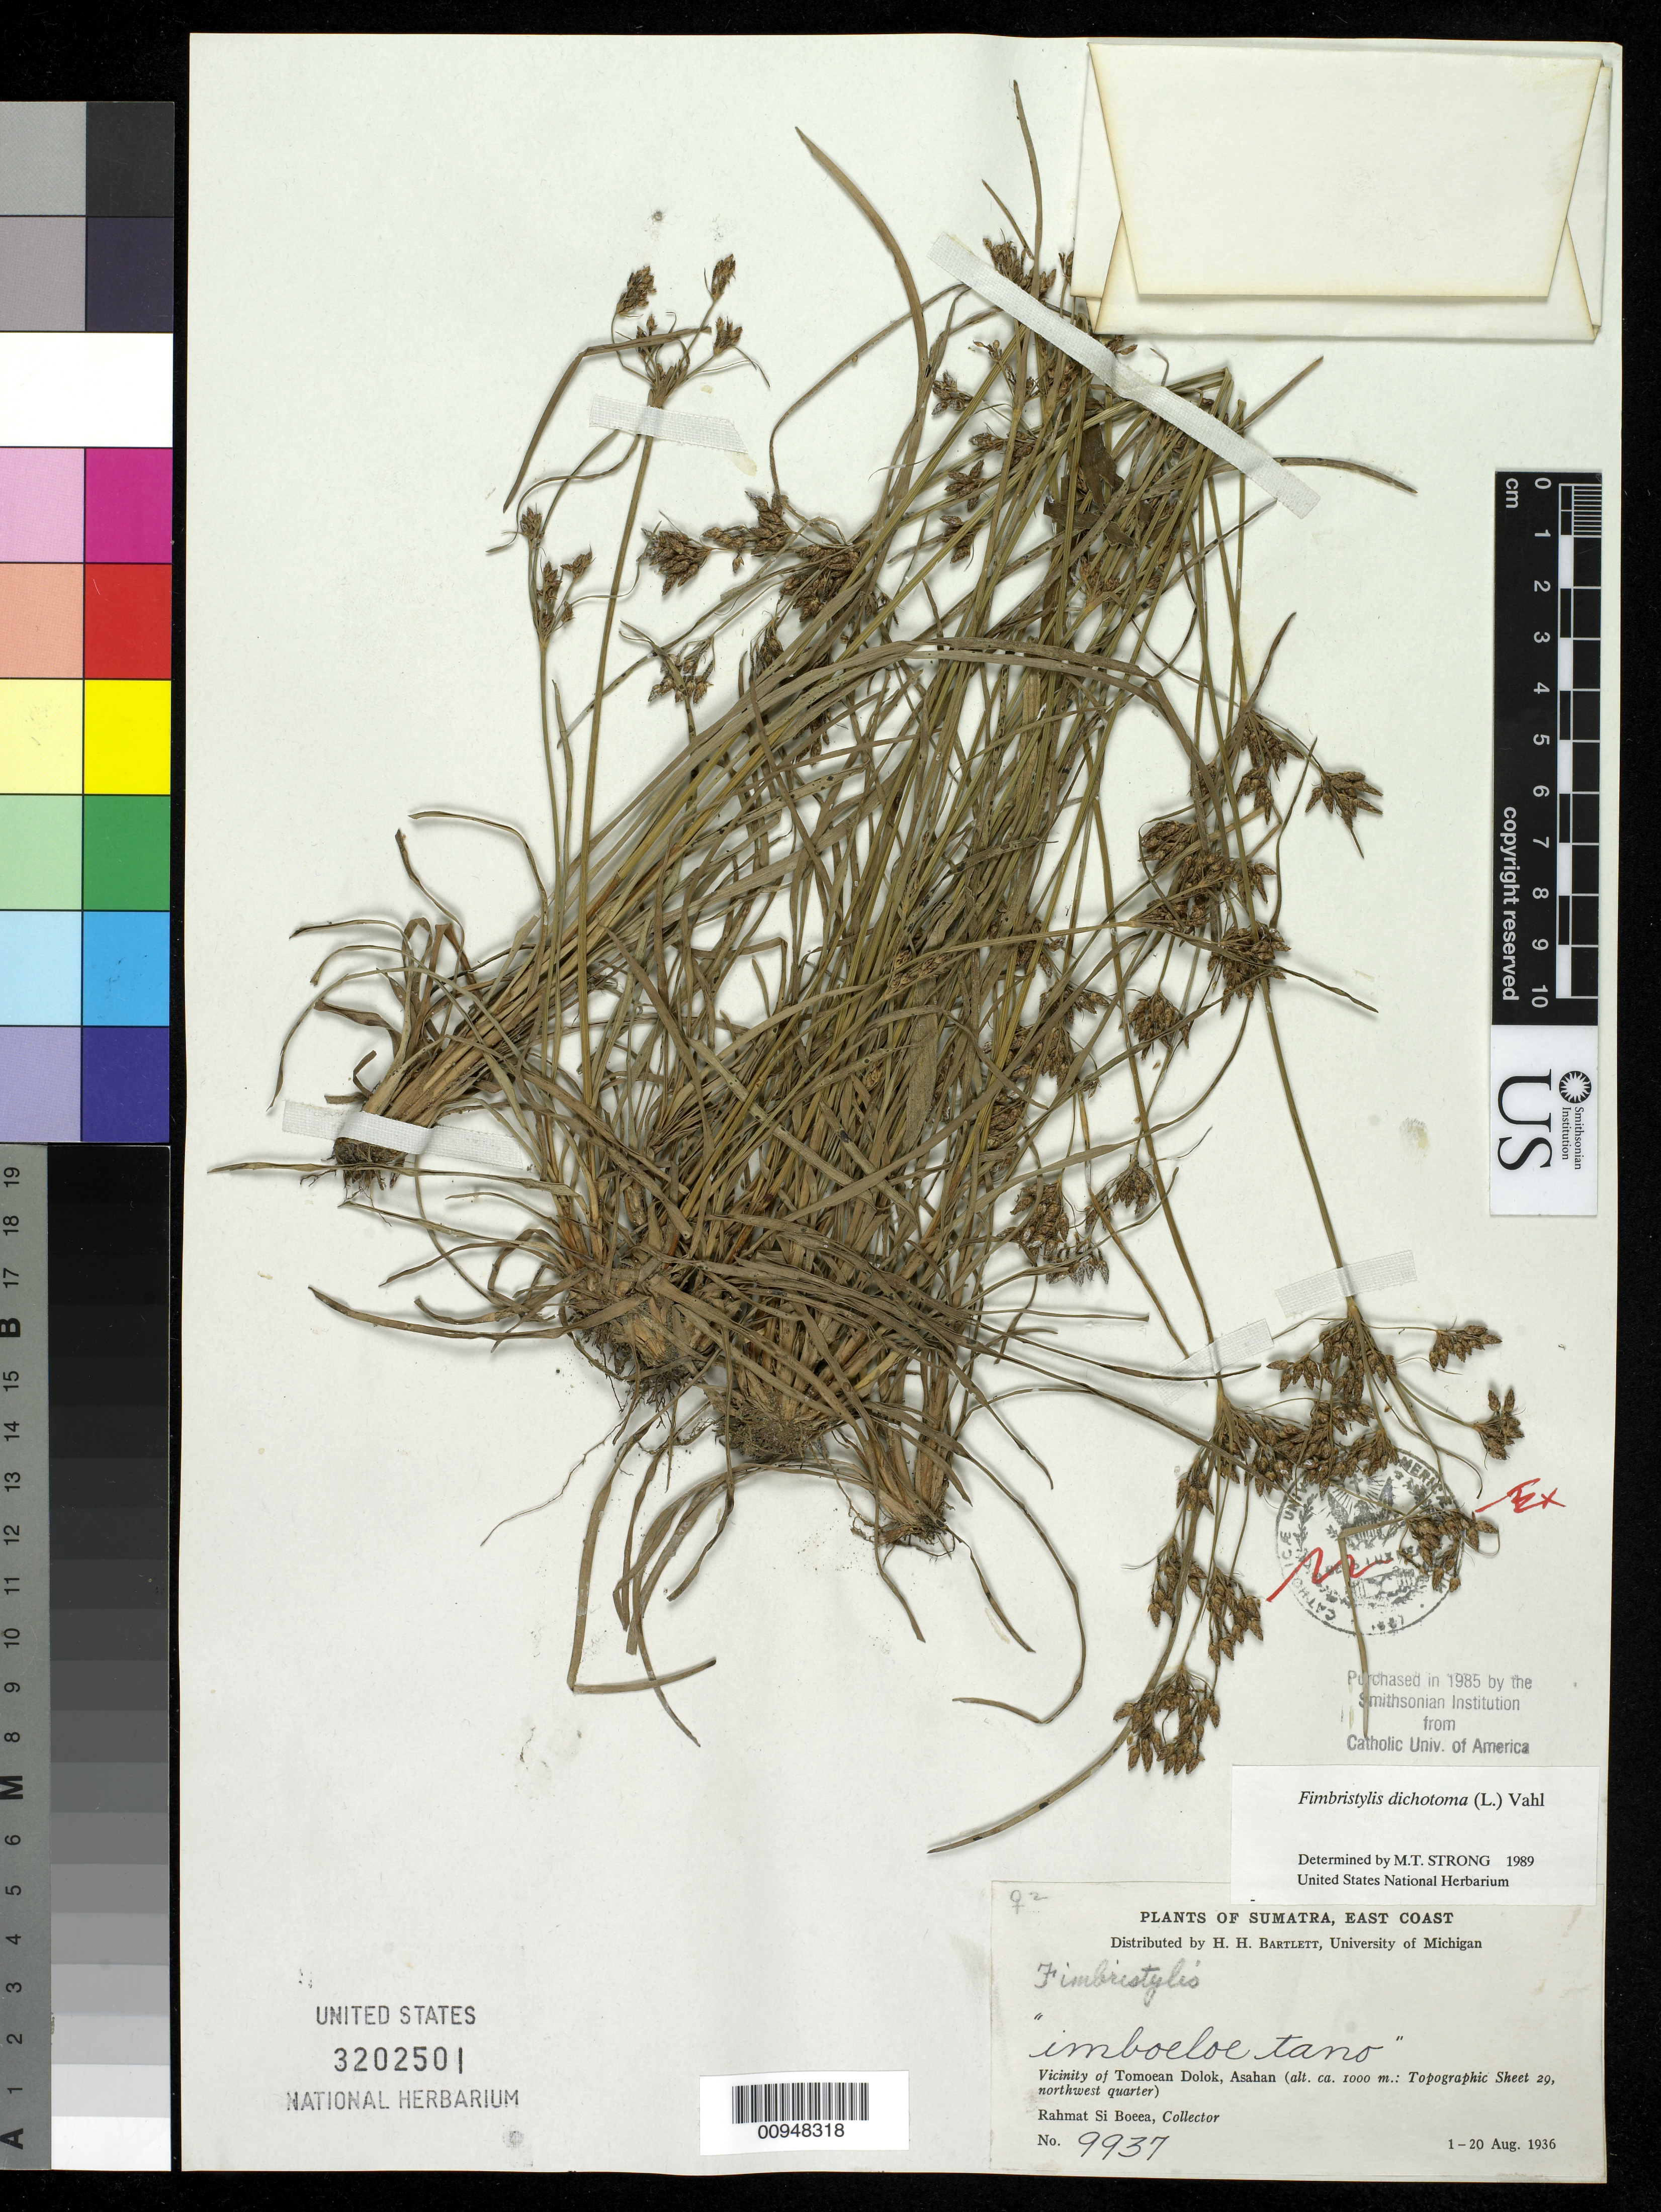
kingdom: Plantae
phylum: Tracheophyta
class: Liliopsida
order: Poales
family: Cyperaceae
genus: Fimbristylis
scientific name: Fimbristylis dura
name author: (Zoll. & Moritzi) Merr.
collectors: Rahmat Si Boeea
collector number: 9937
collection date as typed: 01 Aug 1936 to 20 Aug 1936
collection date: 1936-08-01/1936-08-20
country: Indonesia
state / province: Sumatra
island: Sumatra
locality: Vicinity of Tomoean Dolok, Asahan.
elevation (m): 1000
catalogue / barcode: US 3202501